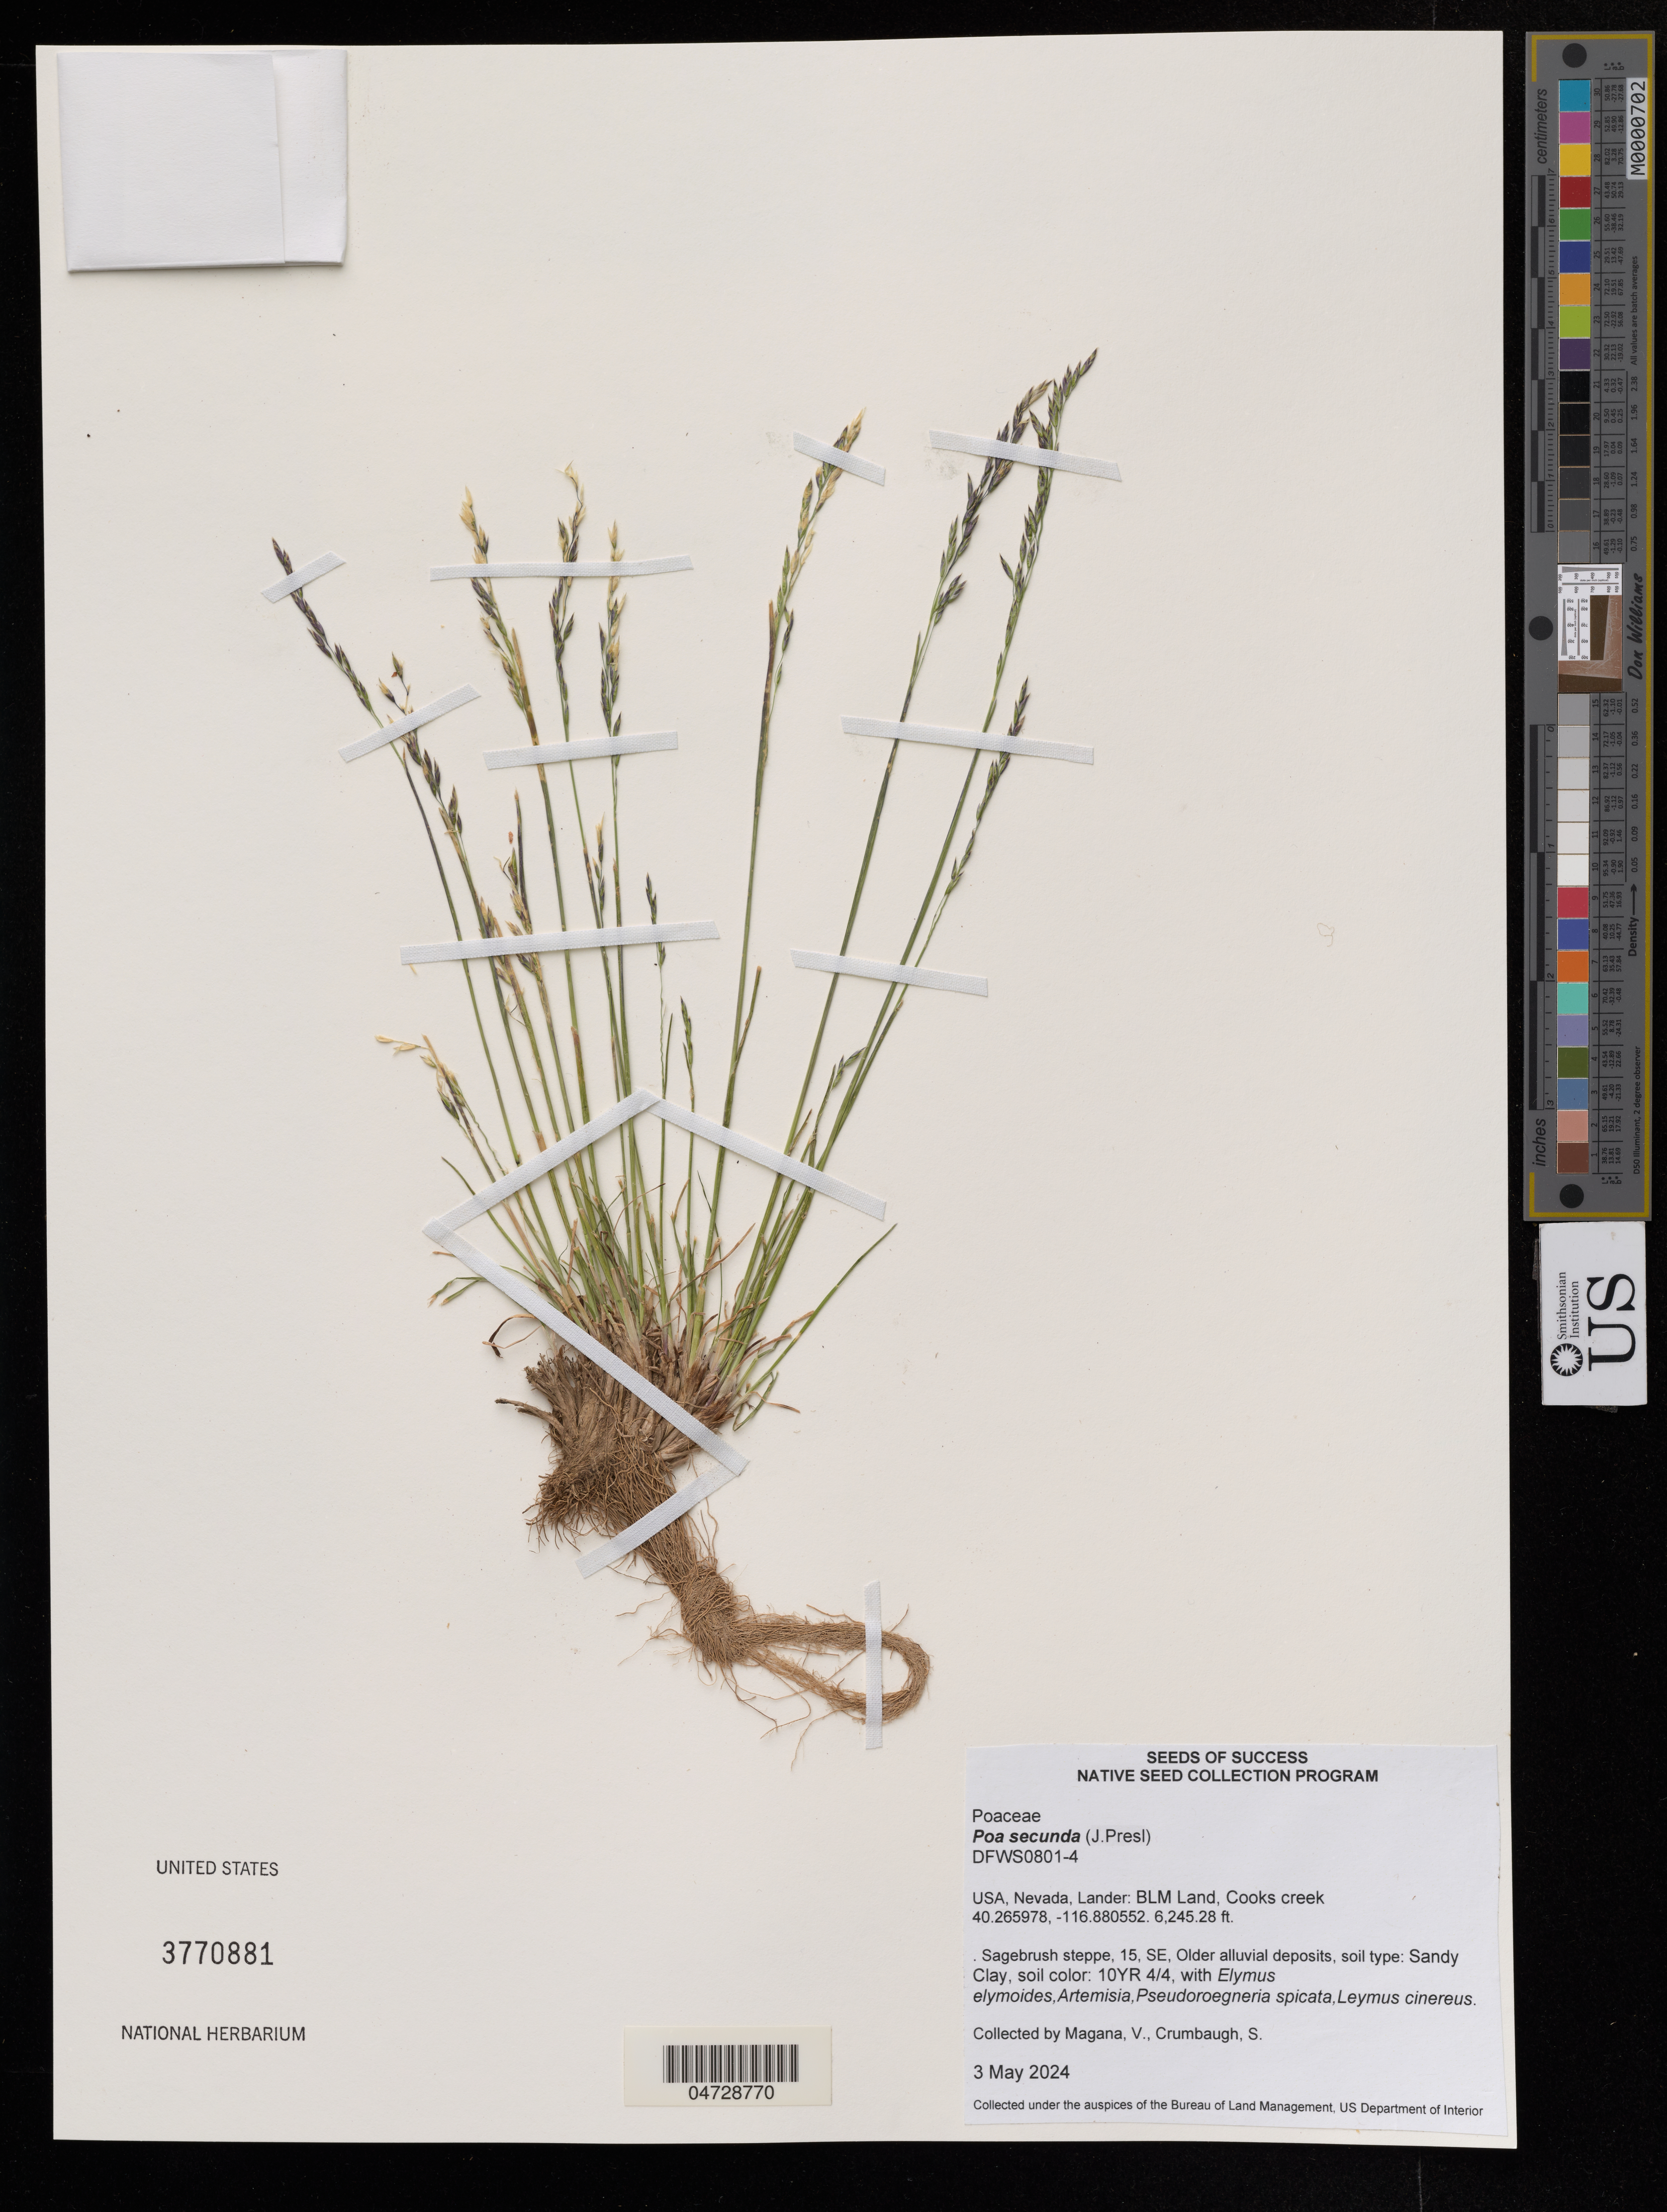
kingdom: Plantae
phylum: Tracheophyta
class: Liliopsida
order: Poales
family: Poaceae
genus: Poa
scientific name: Poa secunda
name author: J. Presl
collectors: V. Magana & S. Crumbaug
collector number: DFWS0801-4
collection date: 2024-05-03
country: United States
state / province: Nevada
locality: Lander: BLM Land, Cooks creek.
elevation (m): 1904.48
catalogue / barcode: US 3770881